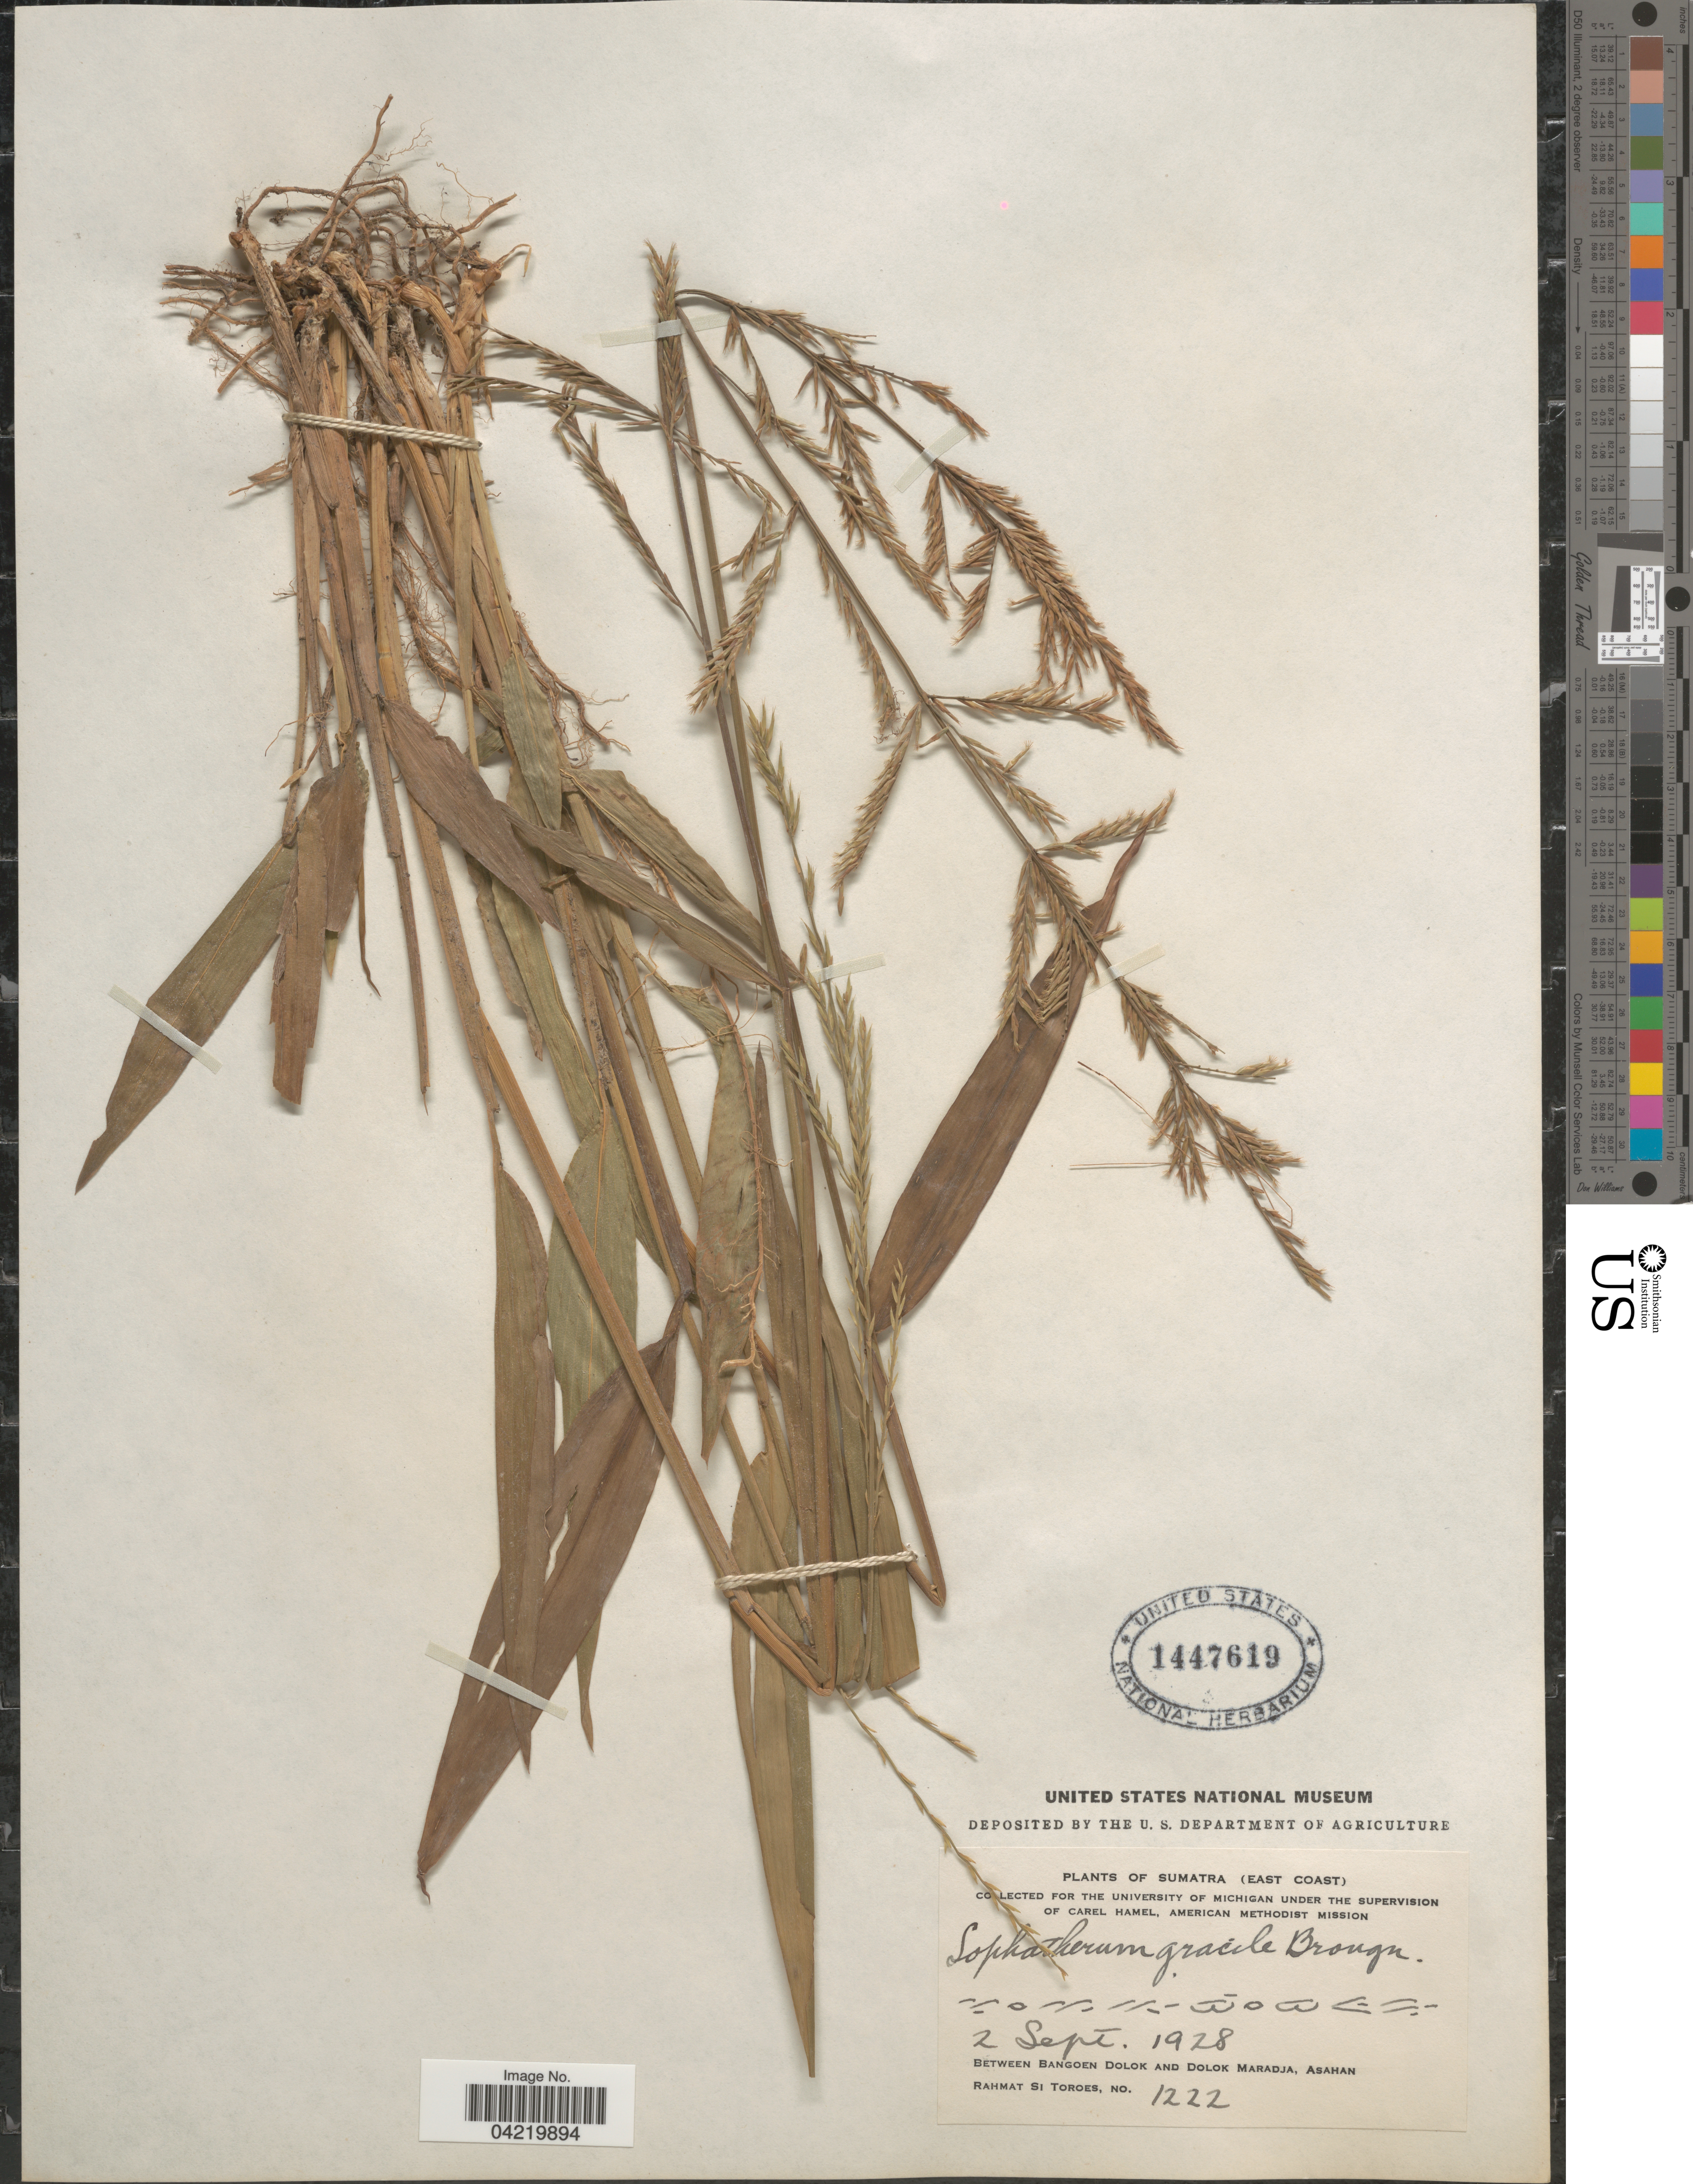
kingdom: Plantae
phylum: Tracheophyta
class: Liliopsida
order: Poales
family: Poaceae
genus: Lophatherum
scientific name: Lophatherum gracile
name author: Brongn.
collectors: Rahmat Si Boeea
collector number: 1222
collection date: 1928-09-02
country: Indonesia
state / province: Sumatra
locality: (East Coast). American Methodist Mission. Between Bangoen Dolok and Dolok Maradja, Asahan.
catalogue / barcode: US 1447619